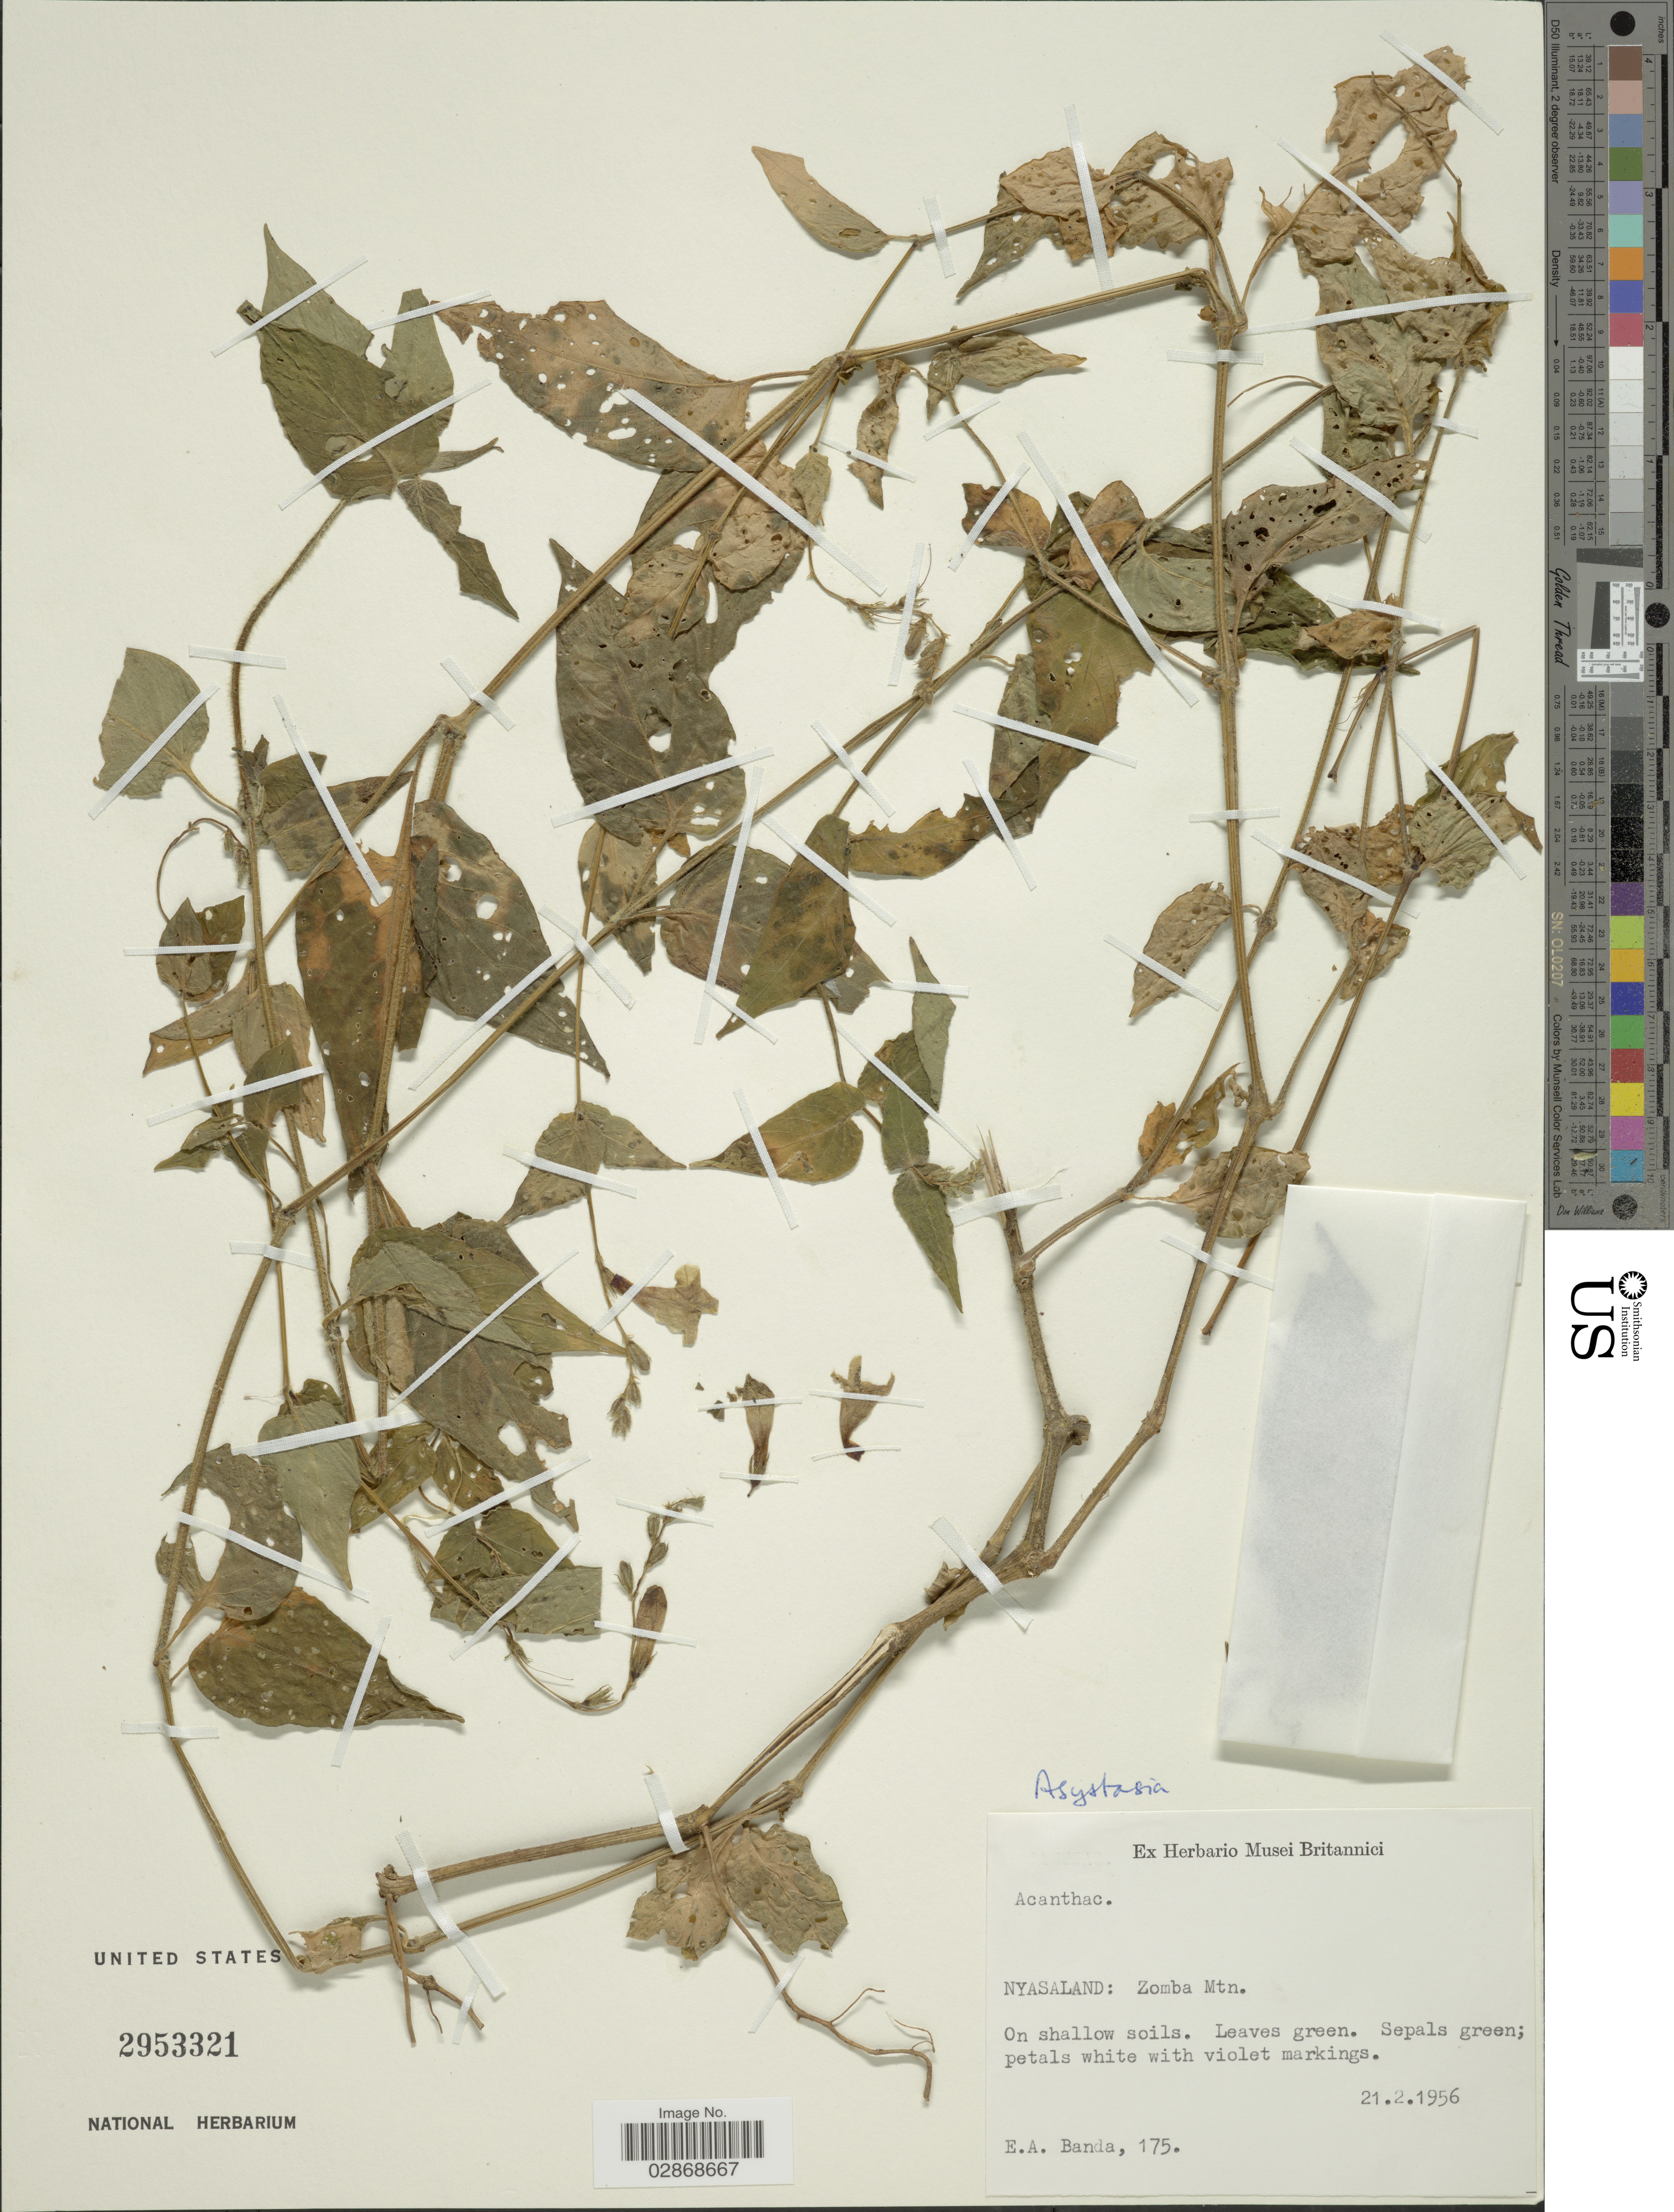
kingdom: Plantae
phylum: Tracheophyta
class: Magnoliopsida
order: Lamiales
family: Acanthaceae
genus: Asystasia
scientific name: Asystasia sp.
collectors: E. Banda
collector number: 175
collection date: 1956-02-21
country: Malawi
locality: Nyasaland: Zomba Mtn.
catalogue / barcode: US 2953321